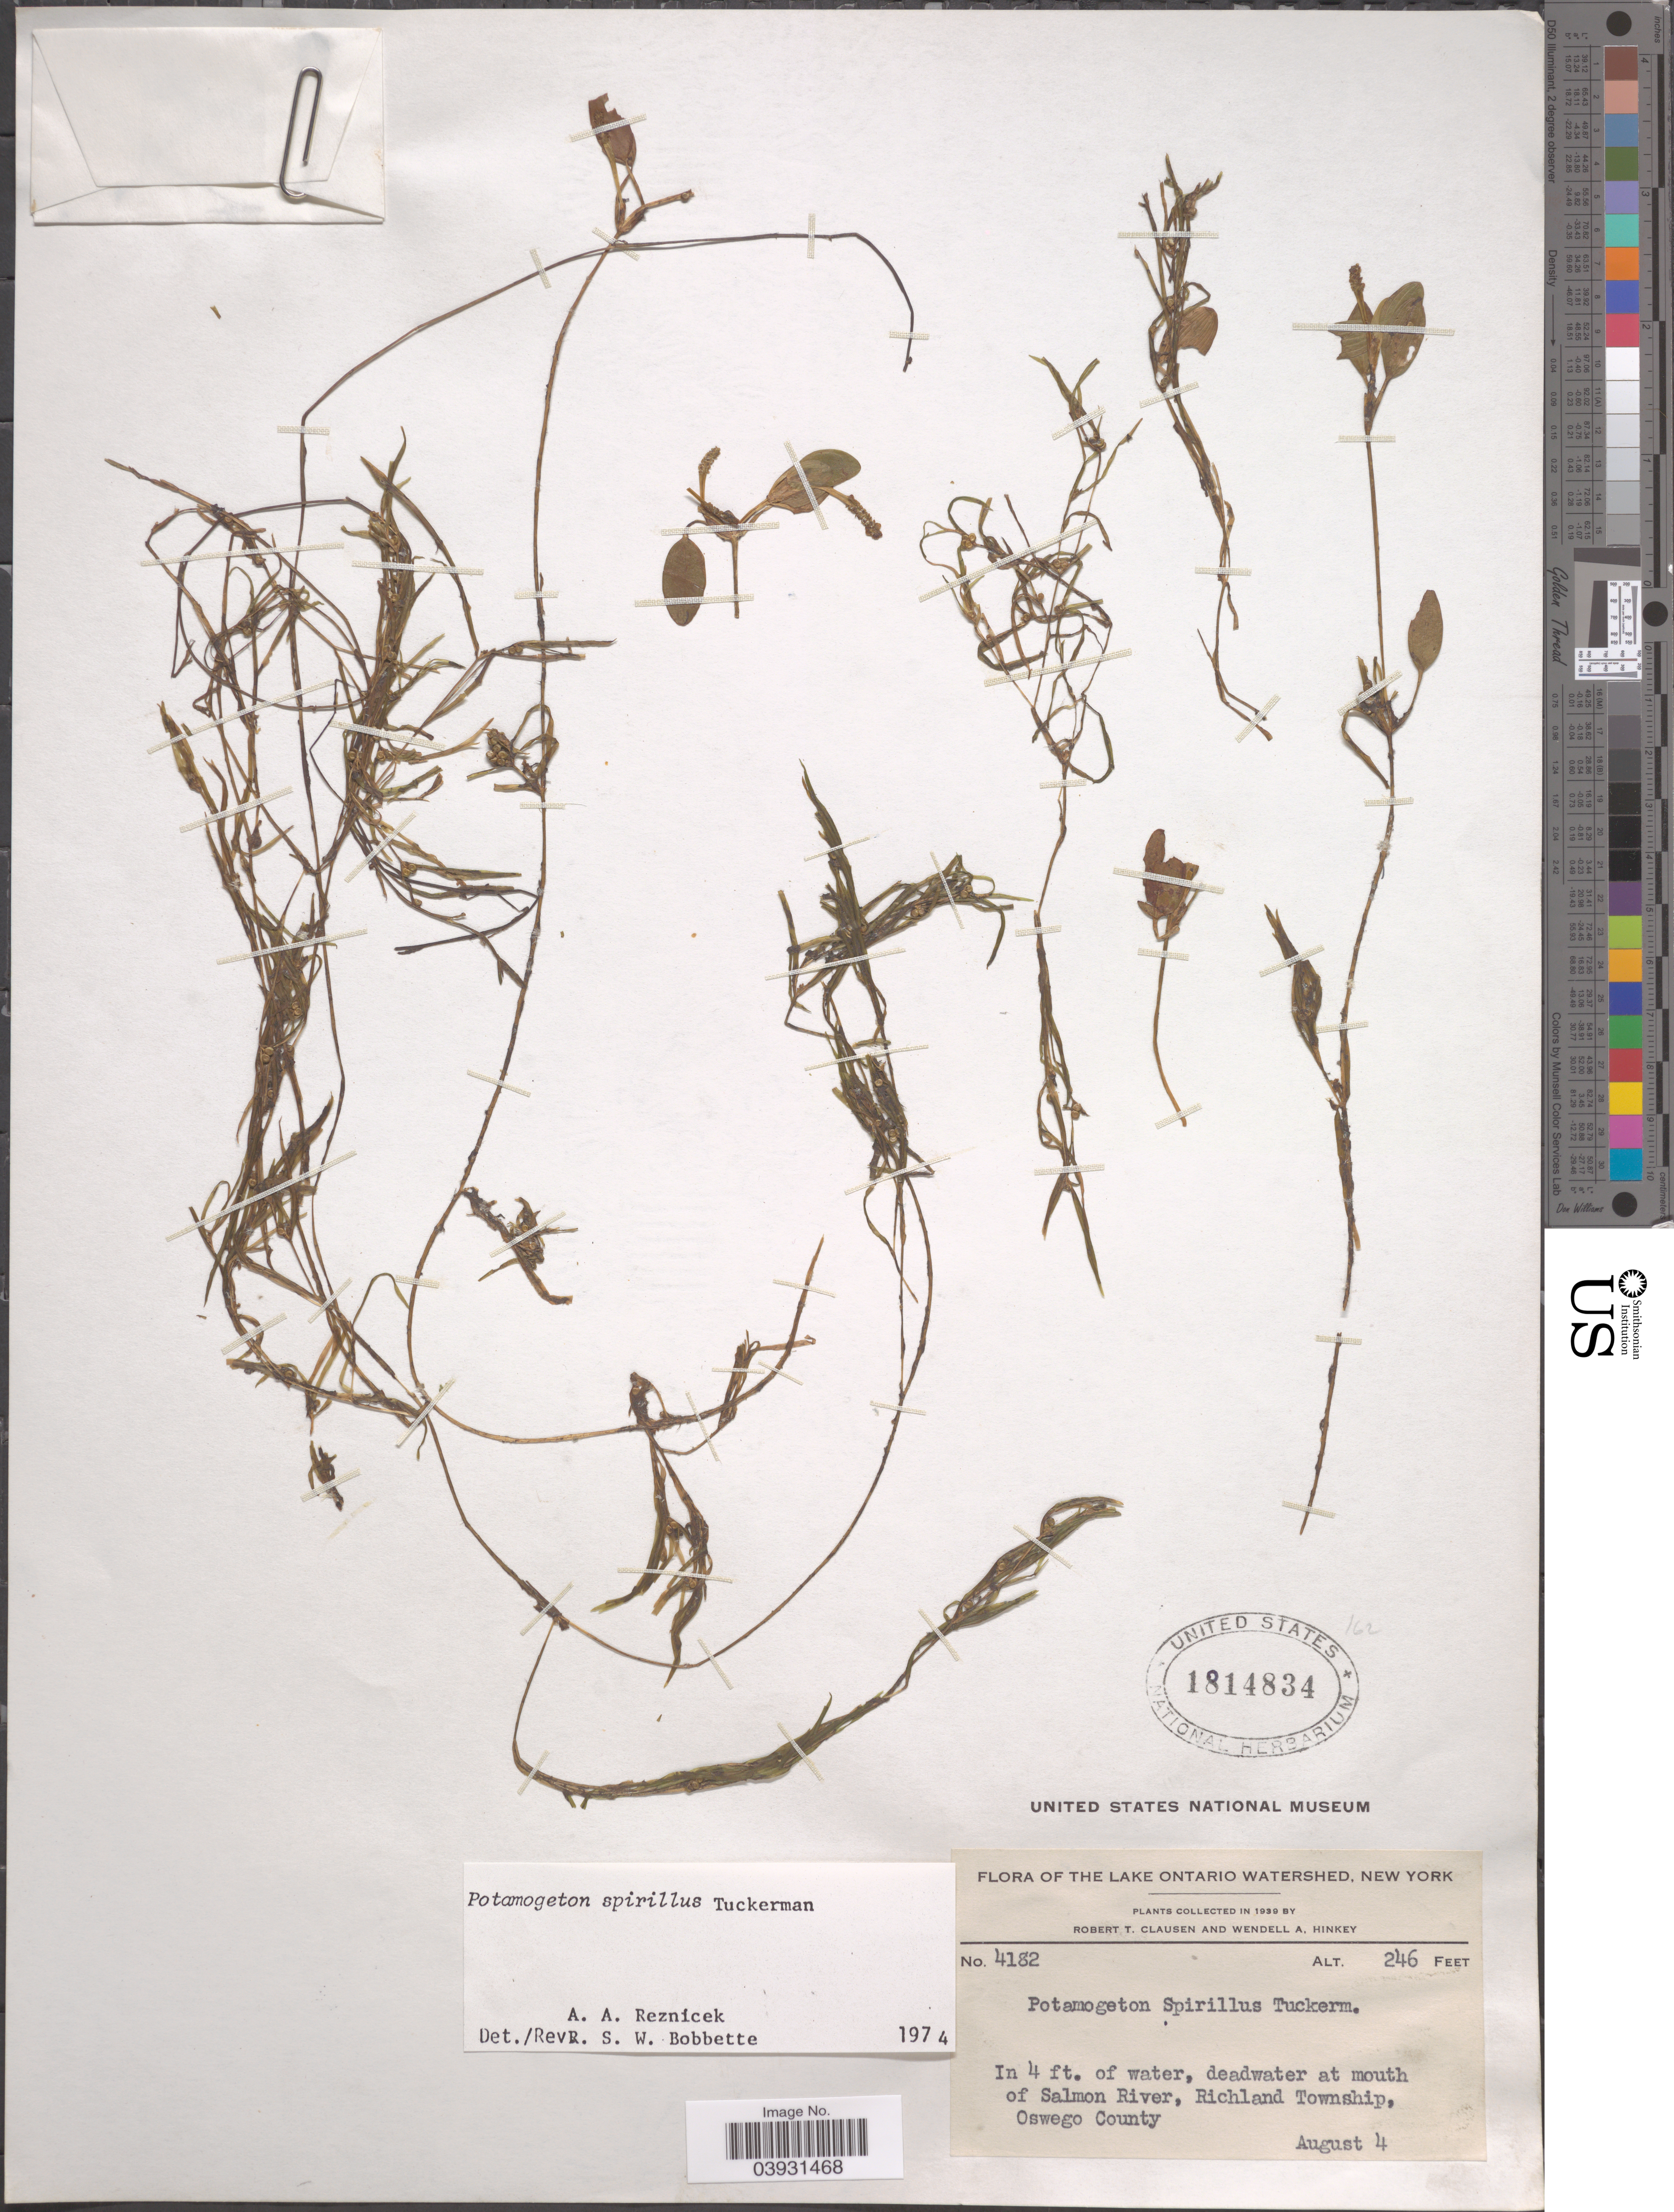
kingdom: Plantae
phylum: Tracheophyta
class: Liliopsida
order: Alismatales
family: Potamogetonaceae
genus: Potamogeton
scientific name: Potamogeton spirillus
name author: Tuck.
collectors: R. T. Clausen & W. Hinkey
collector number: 4182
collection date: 1939-08-04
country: United States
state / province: New York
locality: The lake Ontario Watershed. Deadwater at mouth of Salmon River, Richland Township, Oswega County.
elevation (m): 75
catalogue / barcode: US 1814834